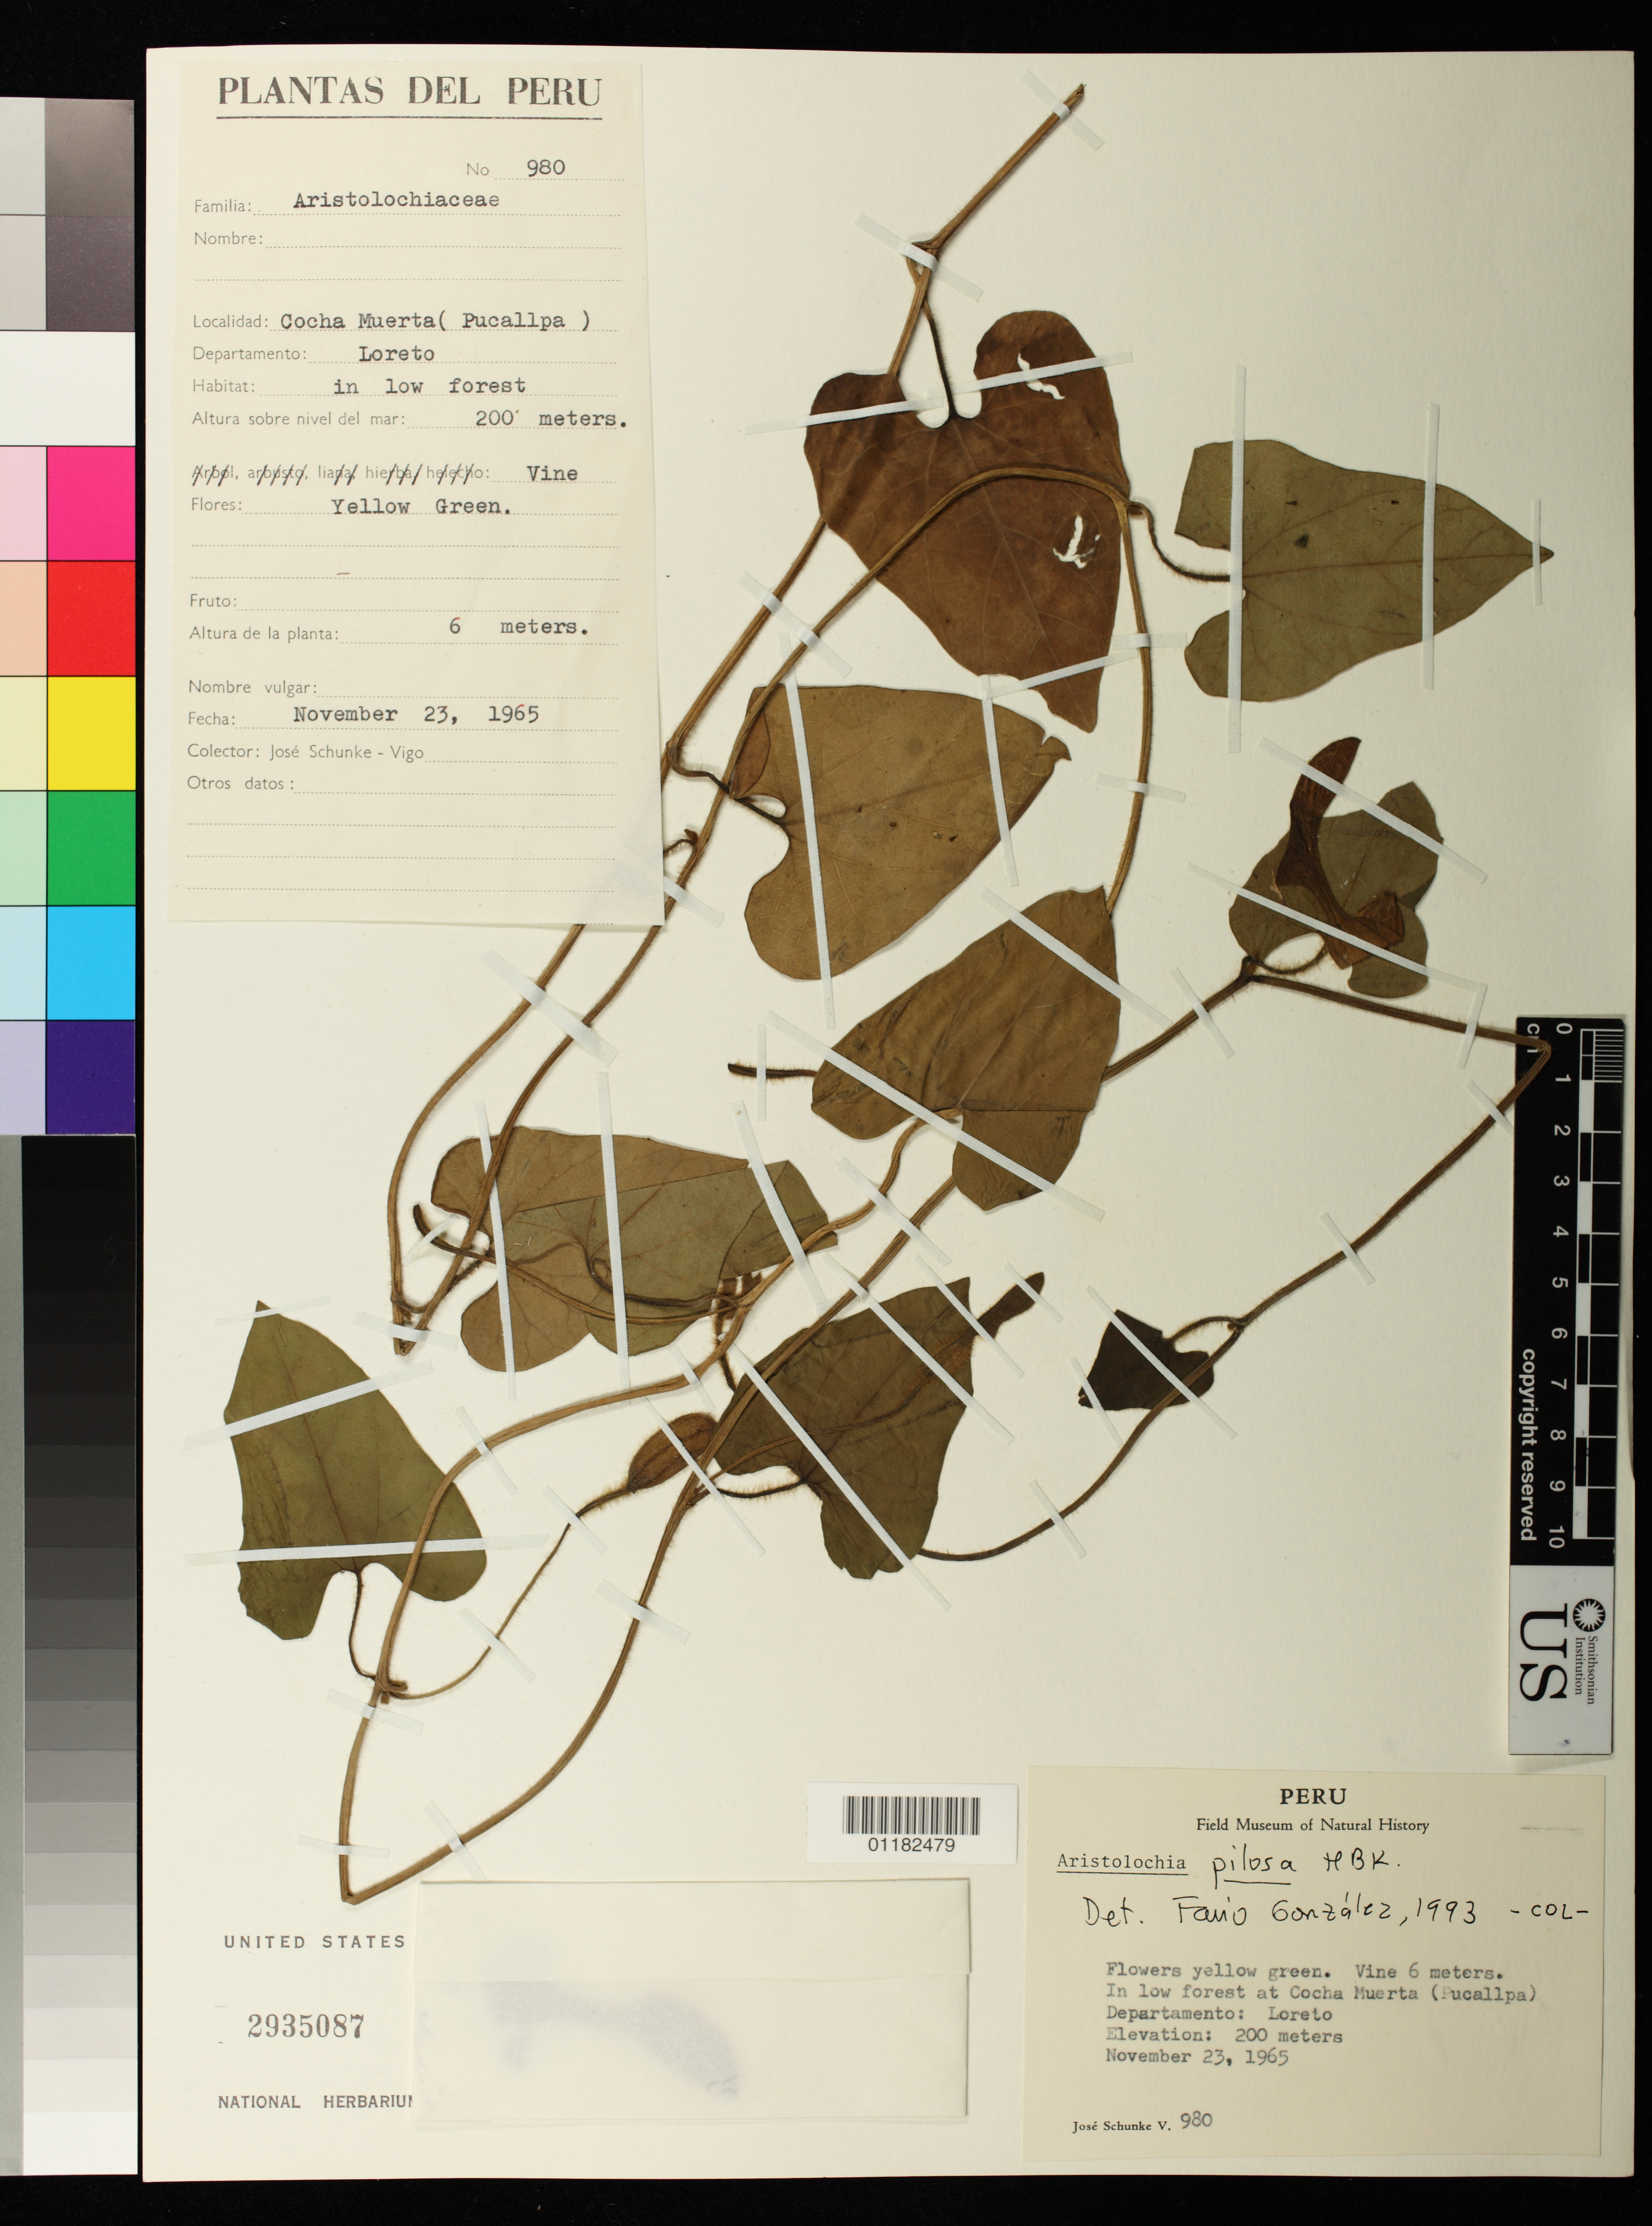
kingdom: Plantae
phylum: Tracheophyta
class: Magnoliopsida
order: Piperales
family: Aristolochiaceae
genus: Aristolochia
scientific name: Aristolochia pilosa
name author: Kunth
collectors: J. Schunke Vigo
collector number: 980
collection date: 1965-11-23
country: Peru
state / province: Loreto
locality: In low forest at Cocha Muerta (Pucallpa).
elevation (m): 200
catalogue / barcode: US 2935087